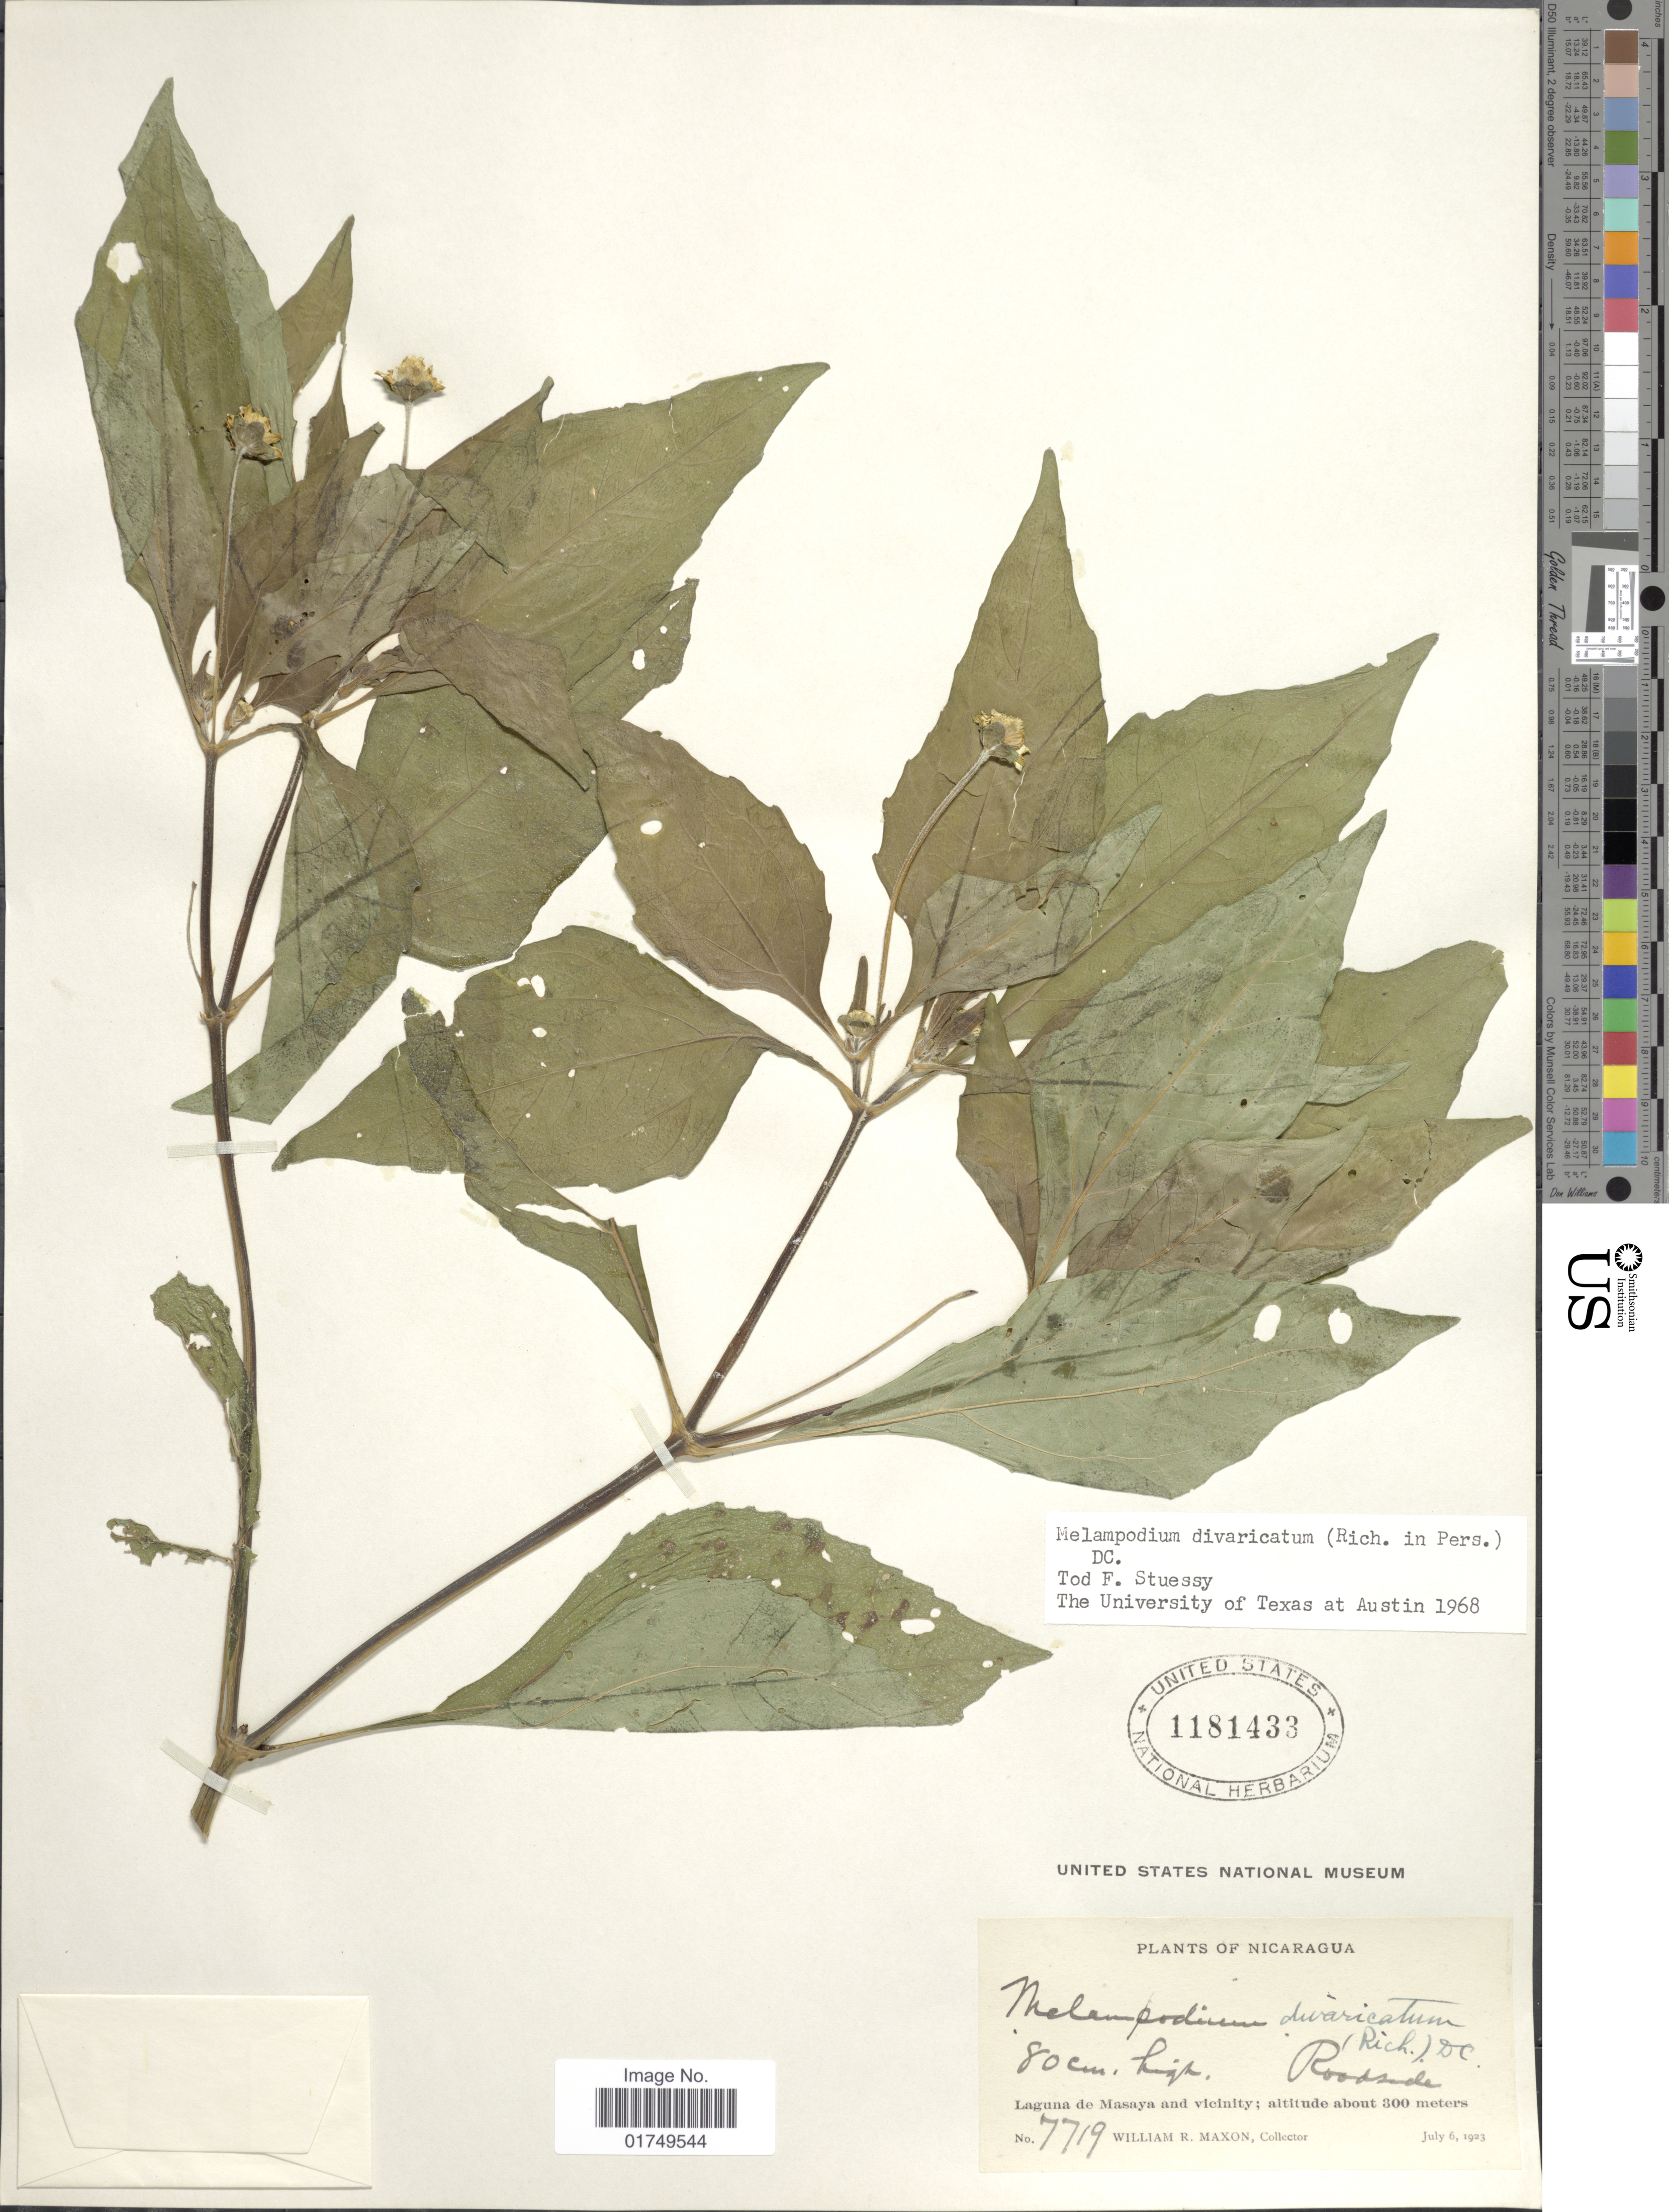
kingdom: Plantae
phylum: Tracheophyta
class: Magnoliopsida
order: Asterales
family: Asteraceae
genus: Melampodium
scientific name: Melampodium divaricatum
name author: (Rich.) DC.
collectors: W. R. Maxon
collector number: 7719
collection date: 1923-07-06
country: Nicaragua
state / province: Masaya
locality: Laguna de Masaya and vicinity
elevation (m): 300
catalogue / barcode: US 1181433